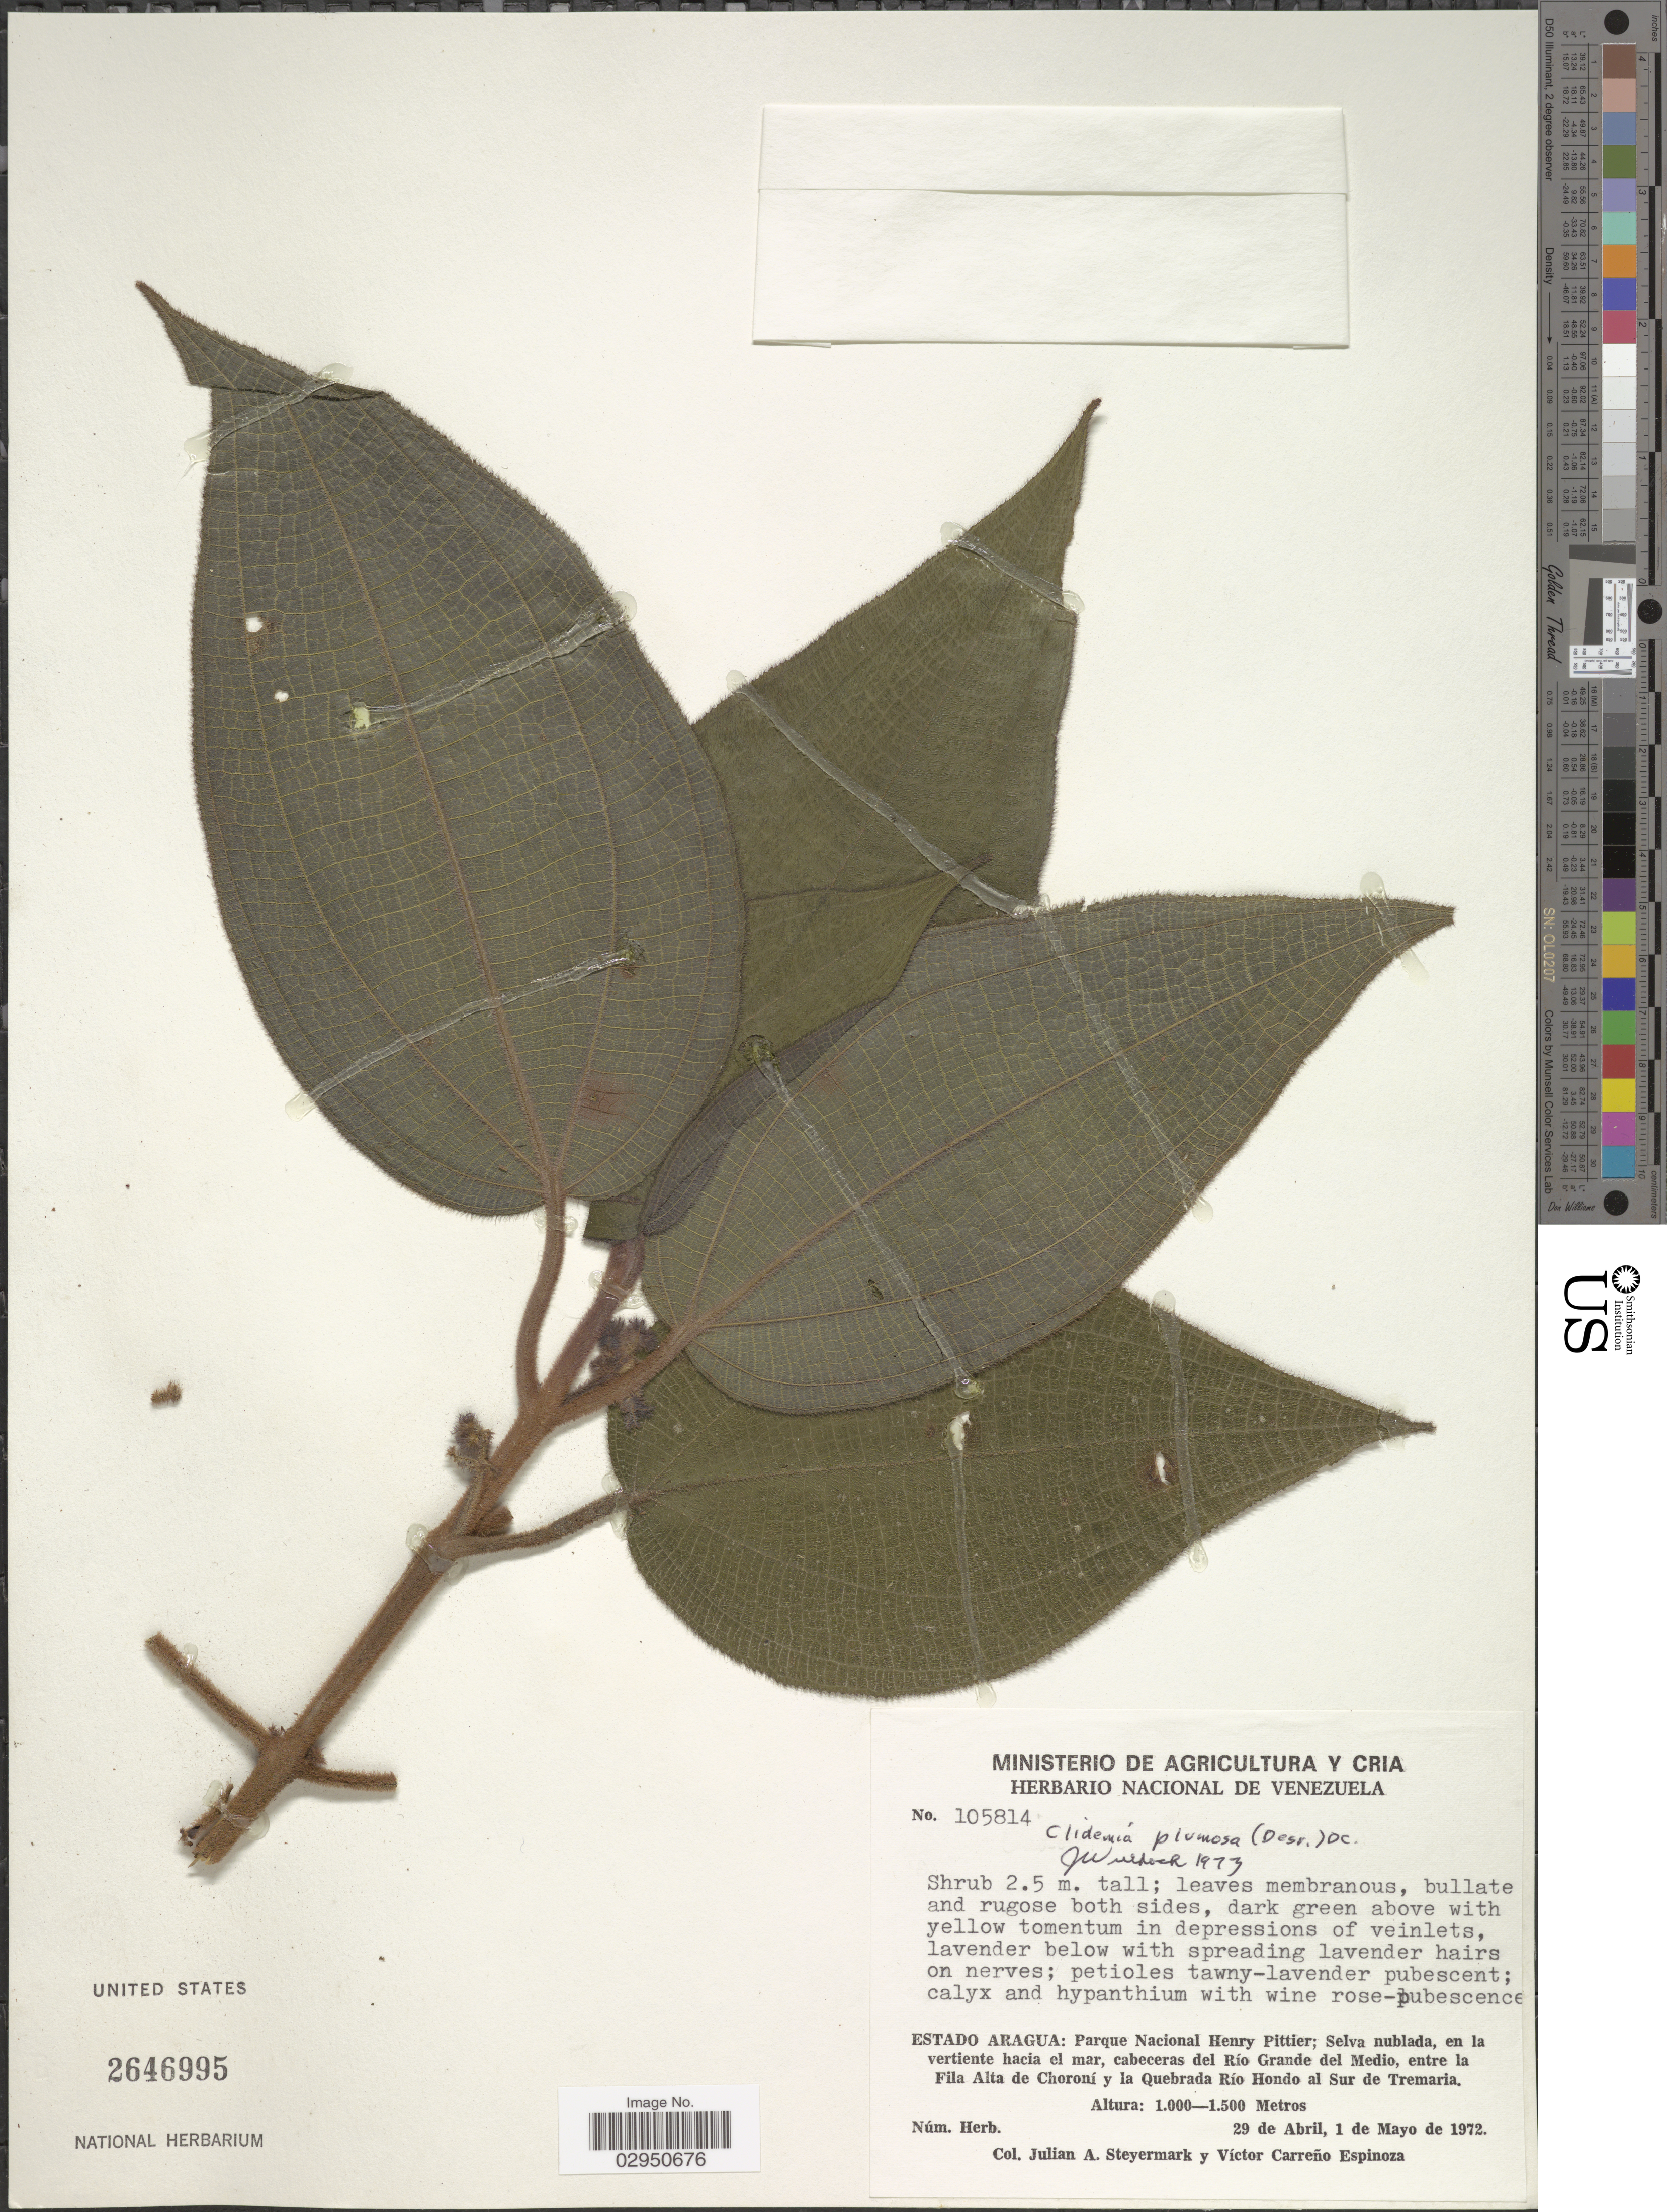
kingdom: Plantae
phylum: Tracheophyta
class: Magnoliopsida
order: Myrtales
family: Melastomataceae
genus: Clidemia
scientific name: Clidemia plumosa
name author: DC.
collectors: J. Steyermark & V. Espinoza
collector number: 105814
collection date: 1972-04-29/1972-05-01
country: Venezuela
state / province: Aragua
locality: Parque Nacional Henry Pittier; cabeceras del Río Grande del Medio, entre la Fila Alta de Choroní y la Quebrada Río Hondo al Sur de Tremaria.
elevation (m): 1000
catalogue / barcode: US 2646995